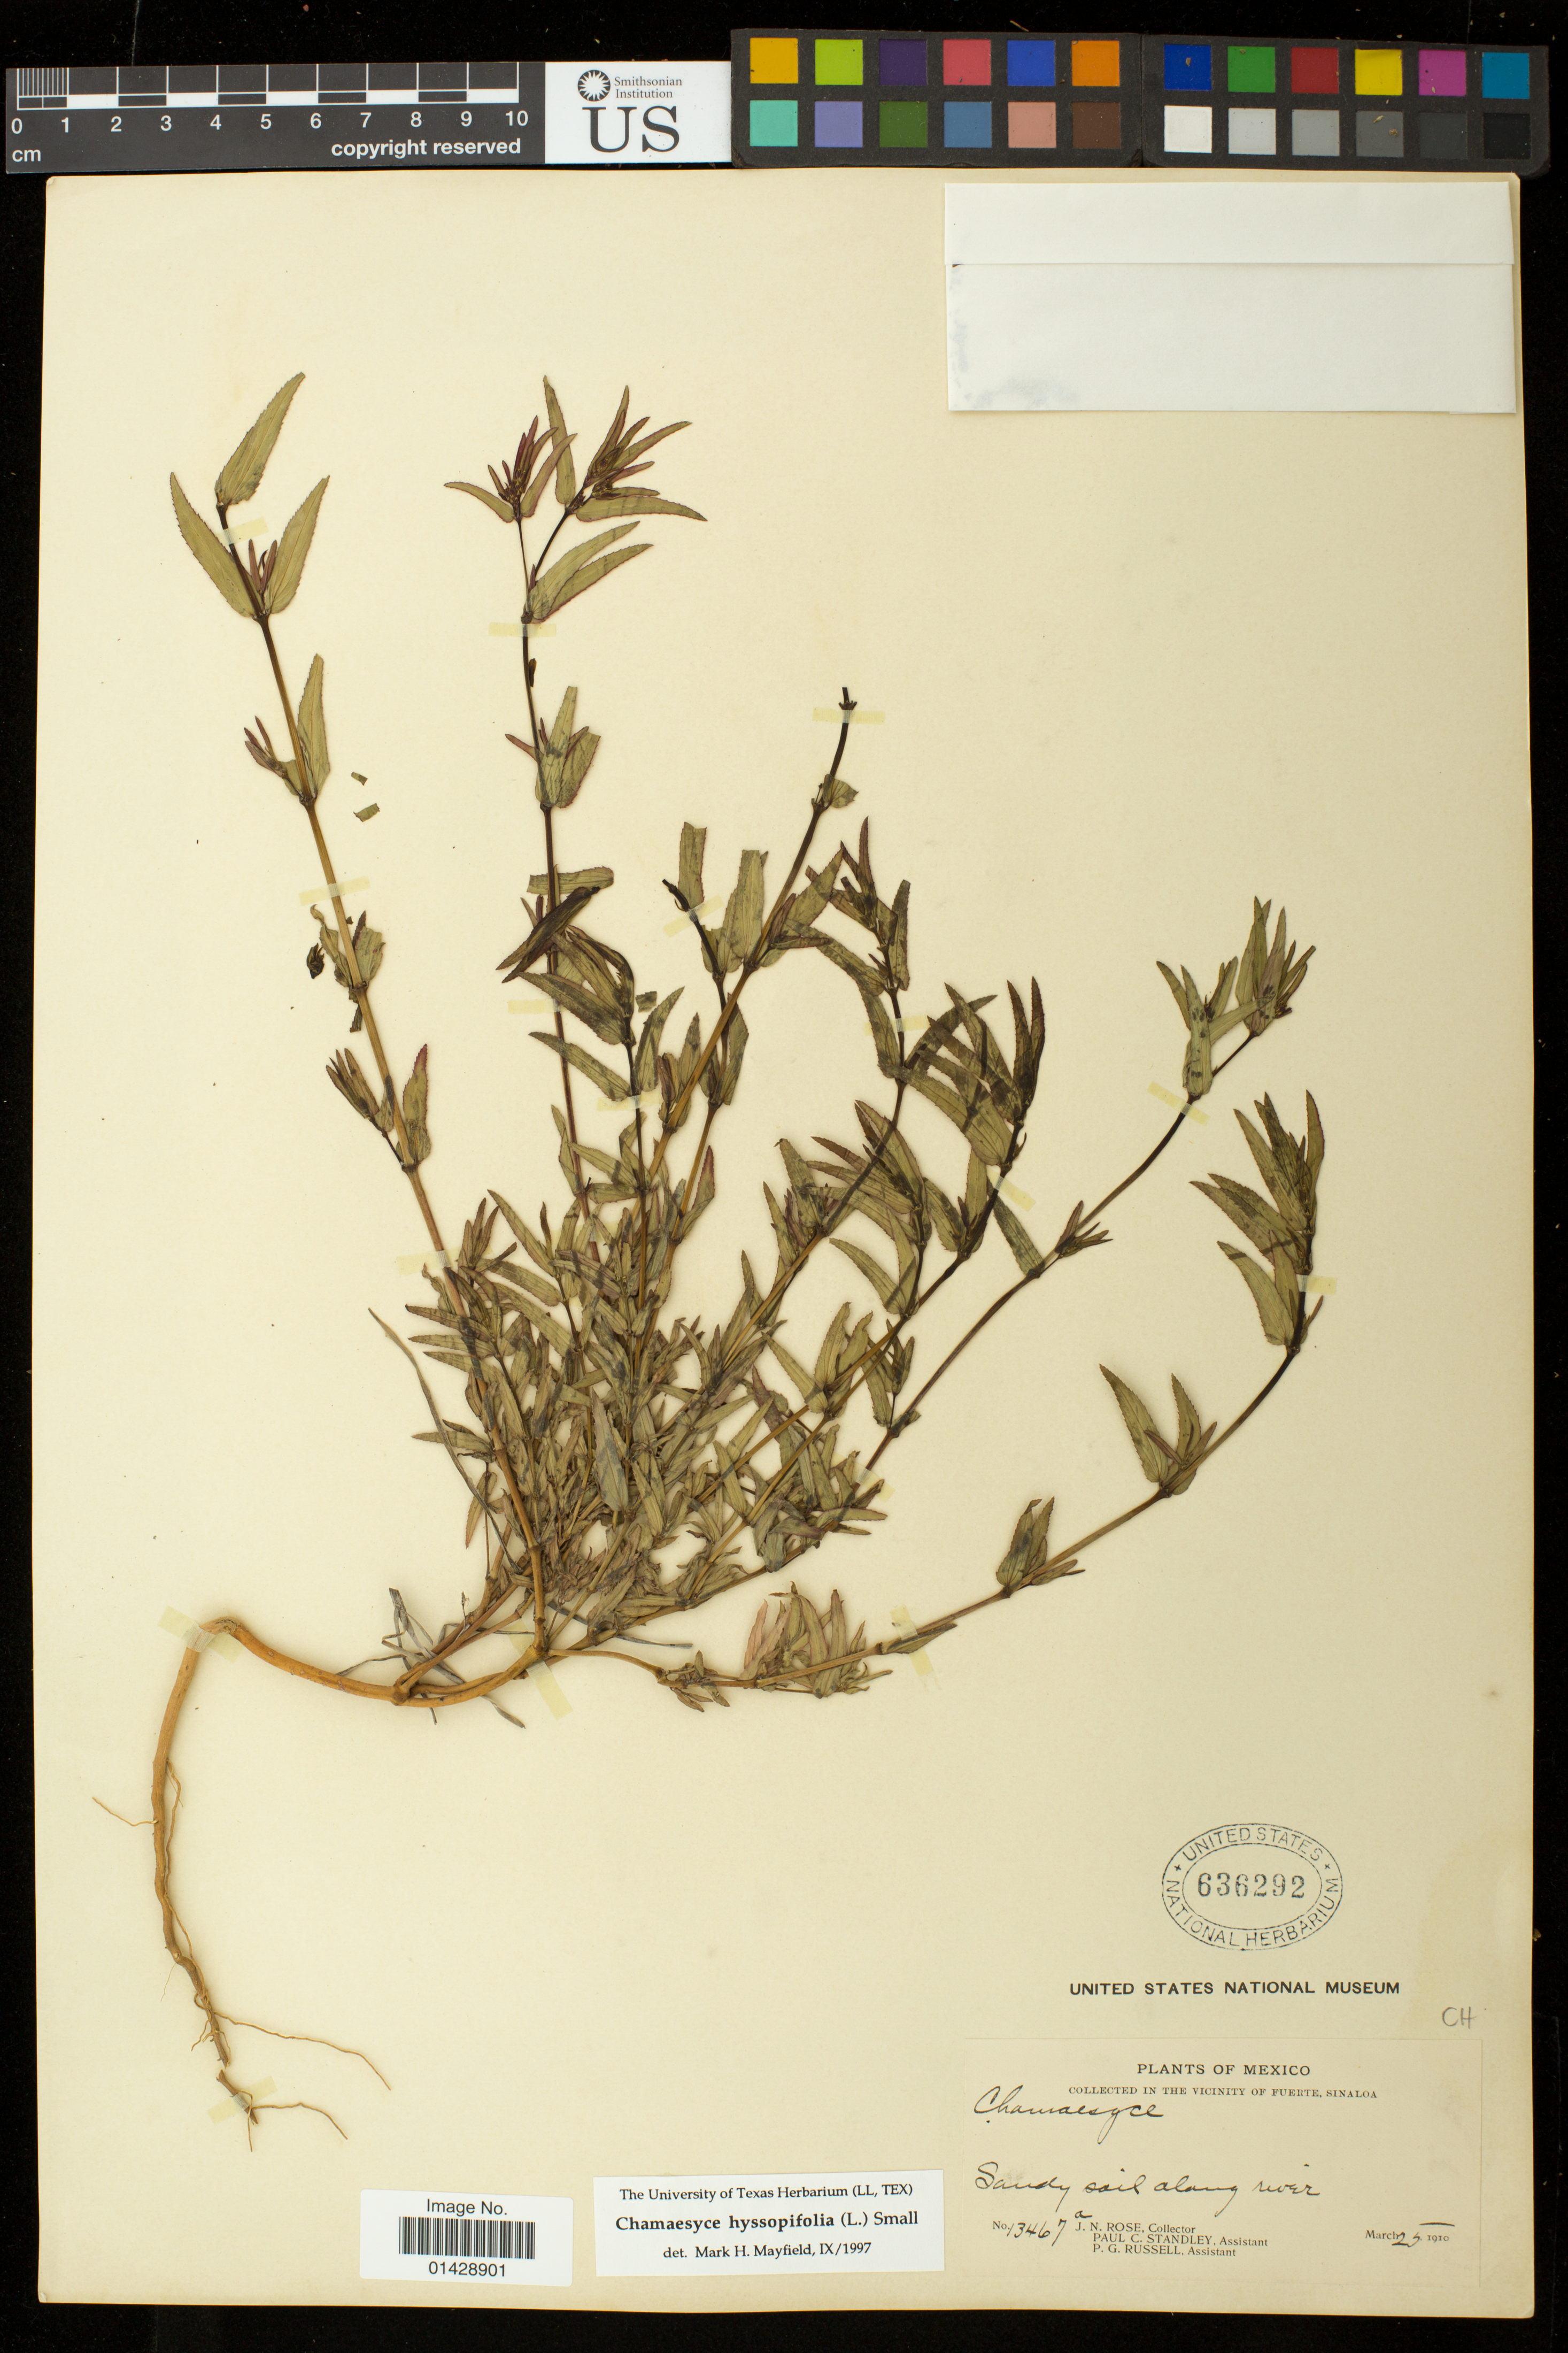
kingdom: Plantae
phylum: Tracheophyta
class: Magnoliopsida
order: Malpighiales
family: Euphorbiaceae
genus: Euphorbia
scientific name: Euphorbia hyssopifolia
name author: L.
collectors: J. N. Rose, P. C. Standley & P. G. Russell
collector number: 13467a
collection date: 1910-03-25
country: Mexico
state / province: Sinaloa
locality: In the vicinity of Fuerte.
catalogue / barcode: US 636292